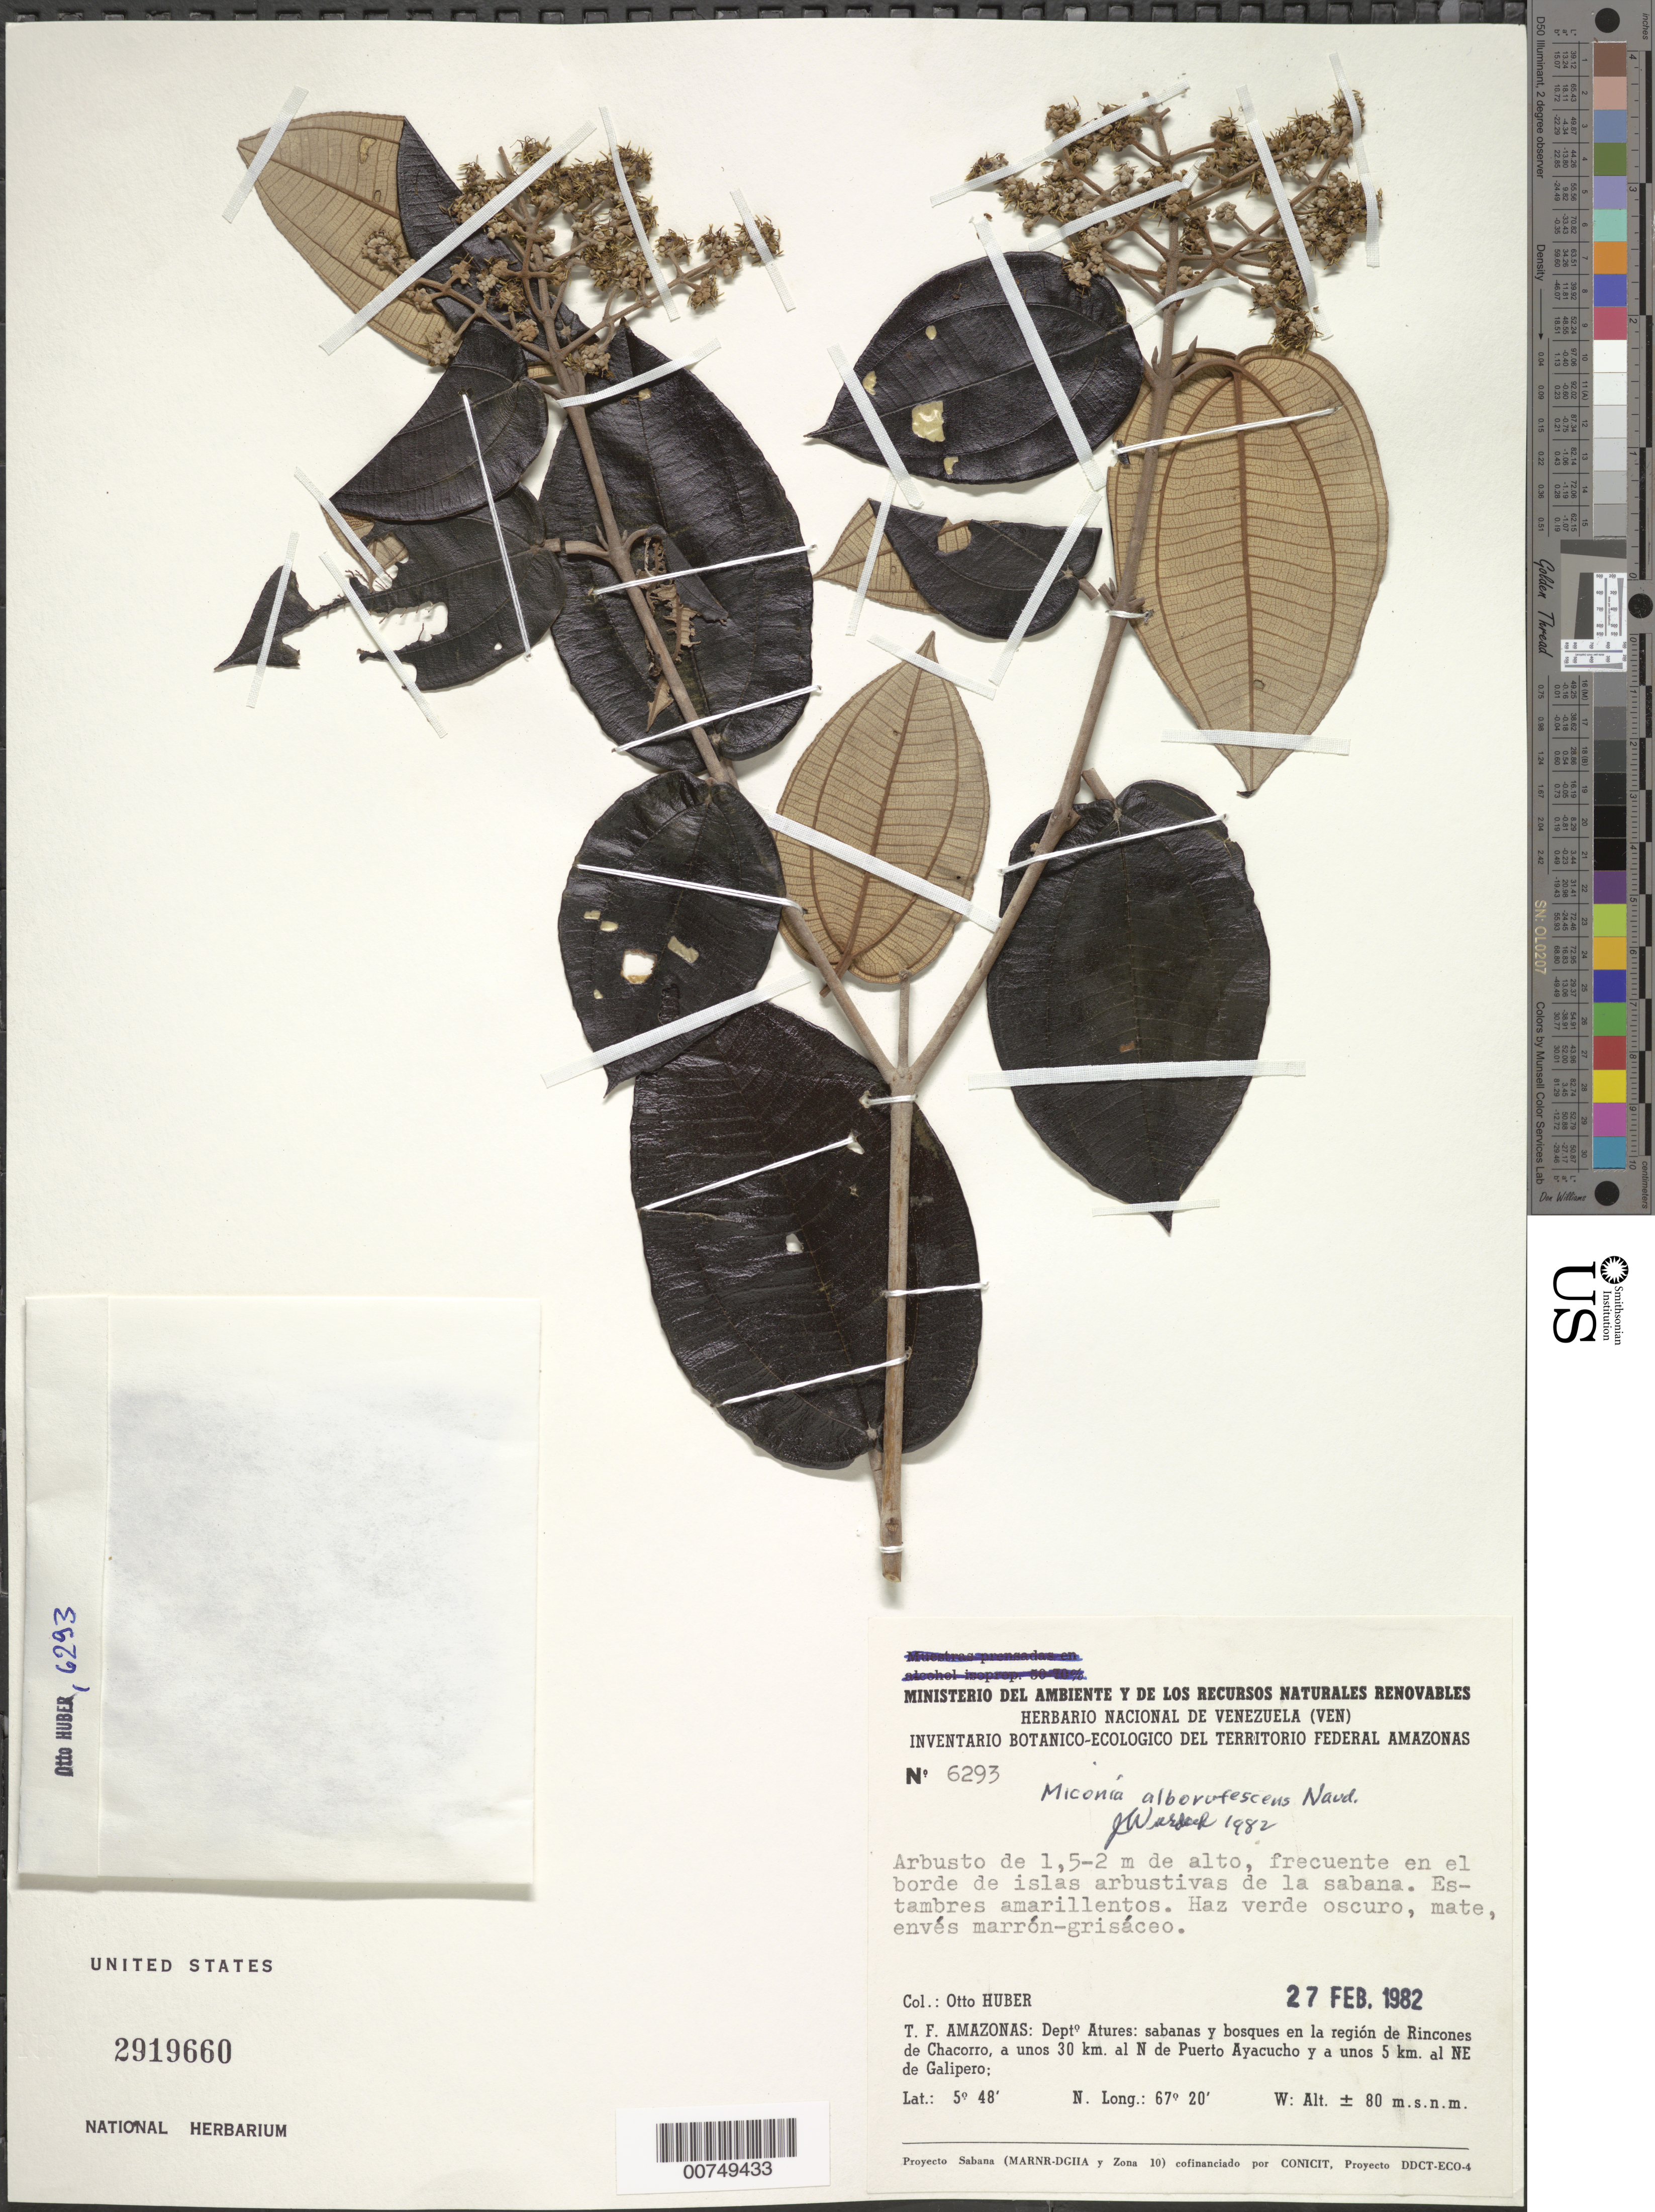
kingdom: Plantae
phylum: Tracheophyta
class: Magnoliopsida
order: Myrtales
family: Melastomataceae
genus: Miconia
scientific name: Miconia alborufescens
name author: Naudin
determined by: Wurdack, John J., (US), US (UNITED STATES)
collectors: O. Huber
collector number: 6293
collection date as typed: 27-Feb-82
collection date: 1982-02-27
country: Venezuela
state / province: Amazonas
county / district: Atures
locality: Rincones de Chacorro, 30 km N de Puerto Ayacucho, 5 km NE Galipero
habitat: Borde de islas arbustivas de la sabana; sabanas y bosques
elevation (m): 80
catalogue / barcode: US 2919660